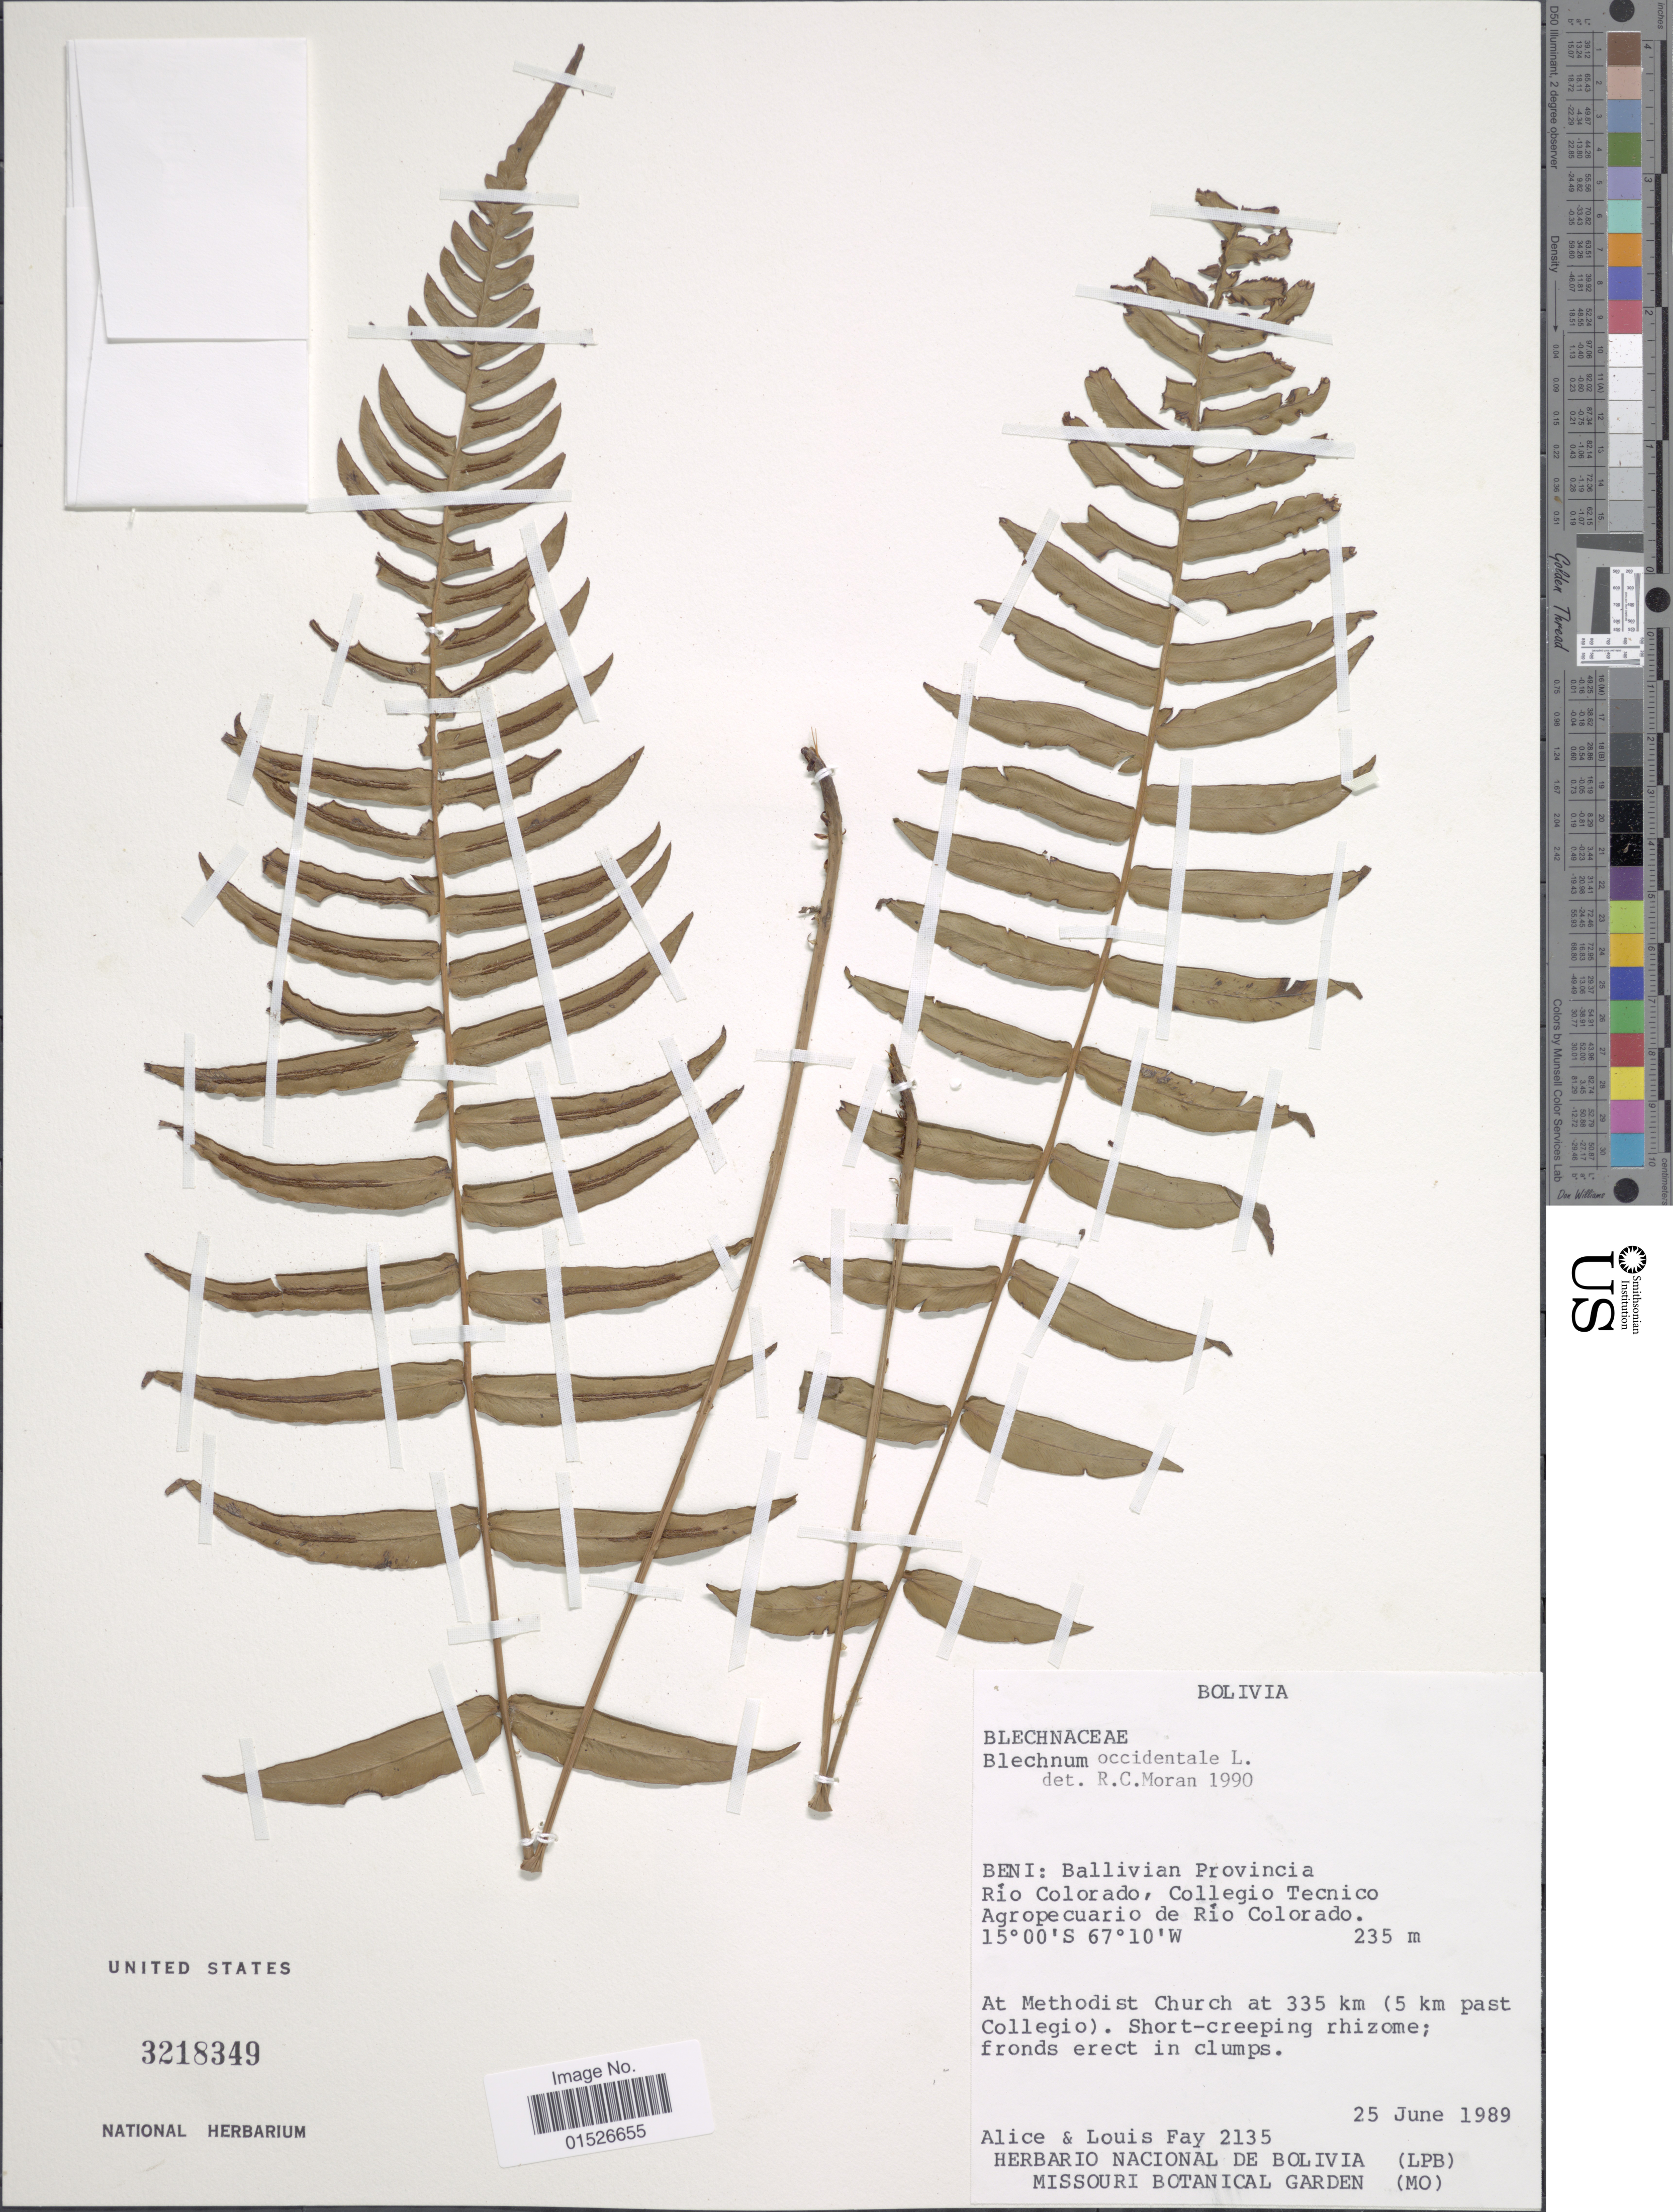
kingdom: Plantae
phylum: Tracheophyta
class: Polypodiopsida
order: Polypodiales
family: Blechnaceae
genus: Blechnum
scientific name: Blechnum occidentale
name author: L.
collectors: A. Fay & L. Fay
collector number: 2135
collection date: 1989-06-25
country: Bolivia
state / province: Beni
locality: Beni: Ballivian Provincia Rio Colorado, Collegio Tecnico Agropecuario de Rio Colorado.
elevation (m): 235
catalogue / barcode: US 3218349